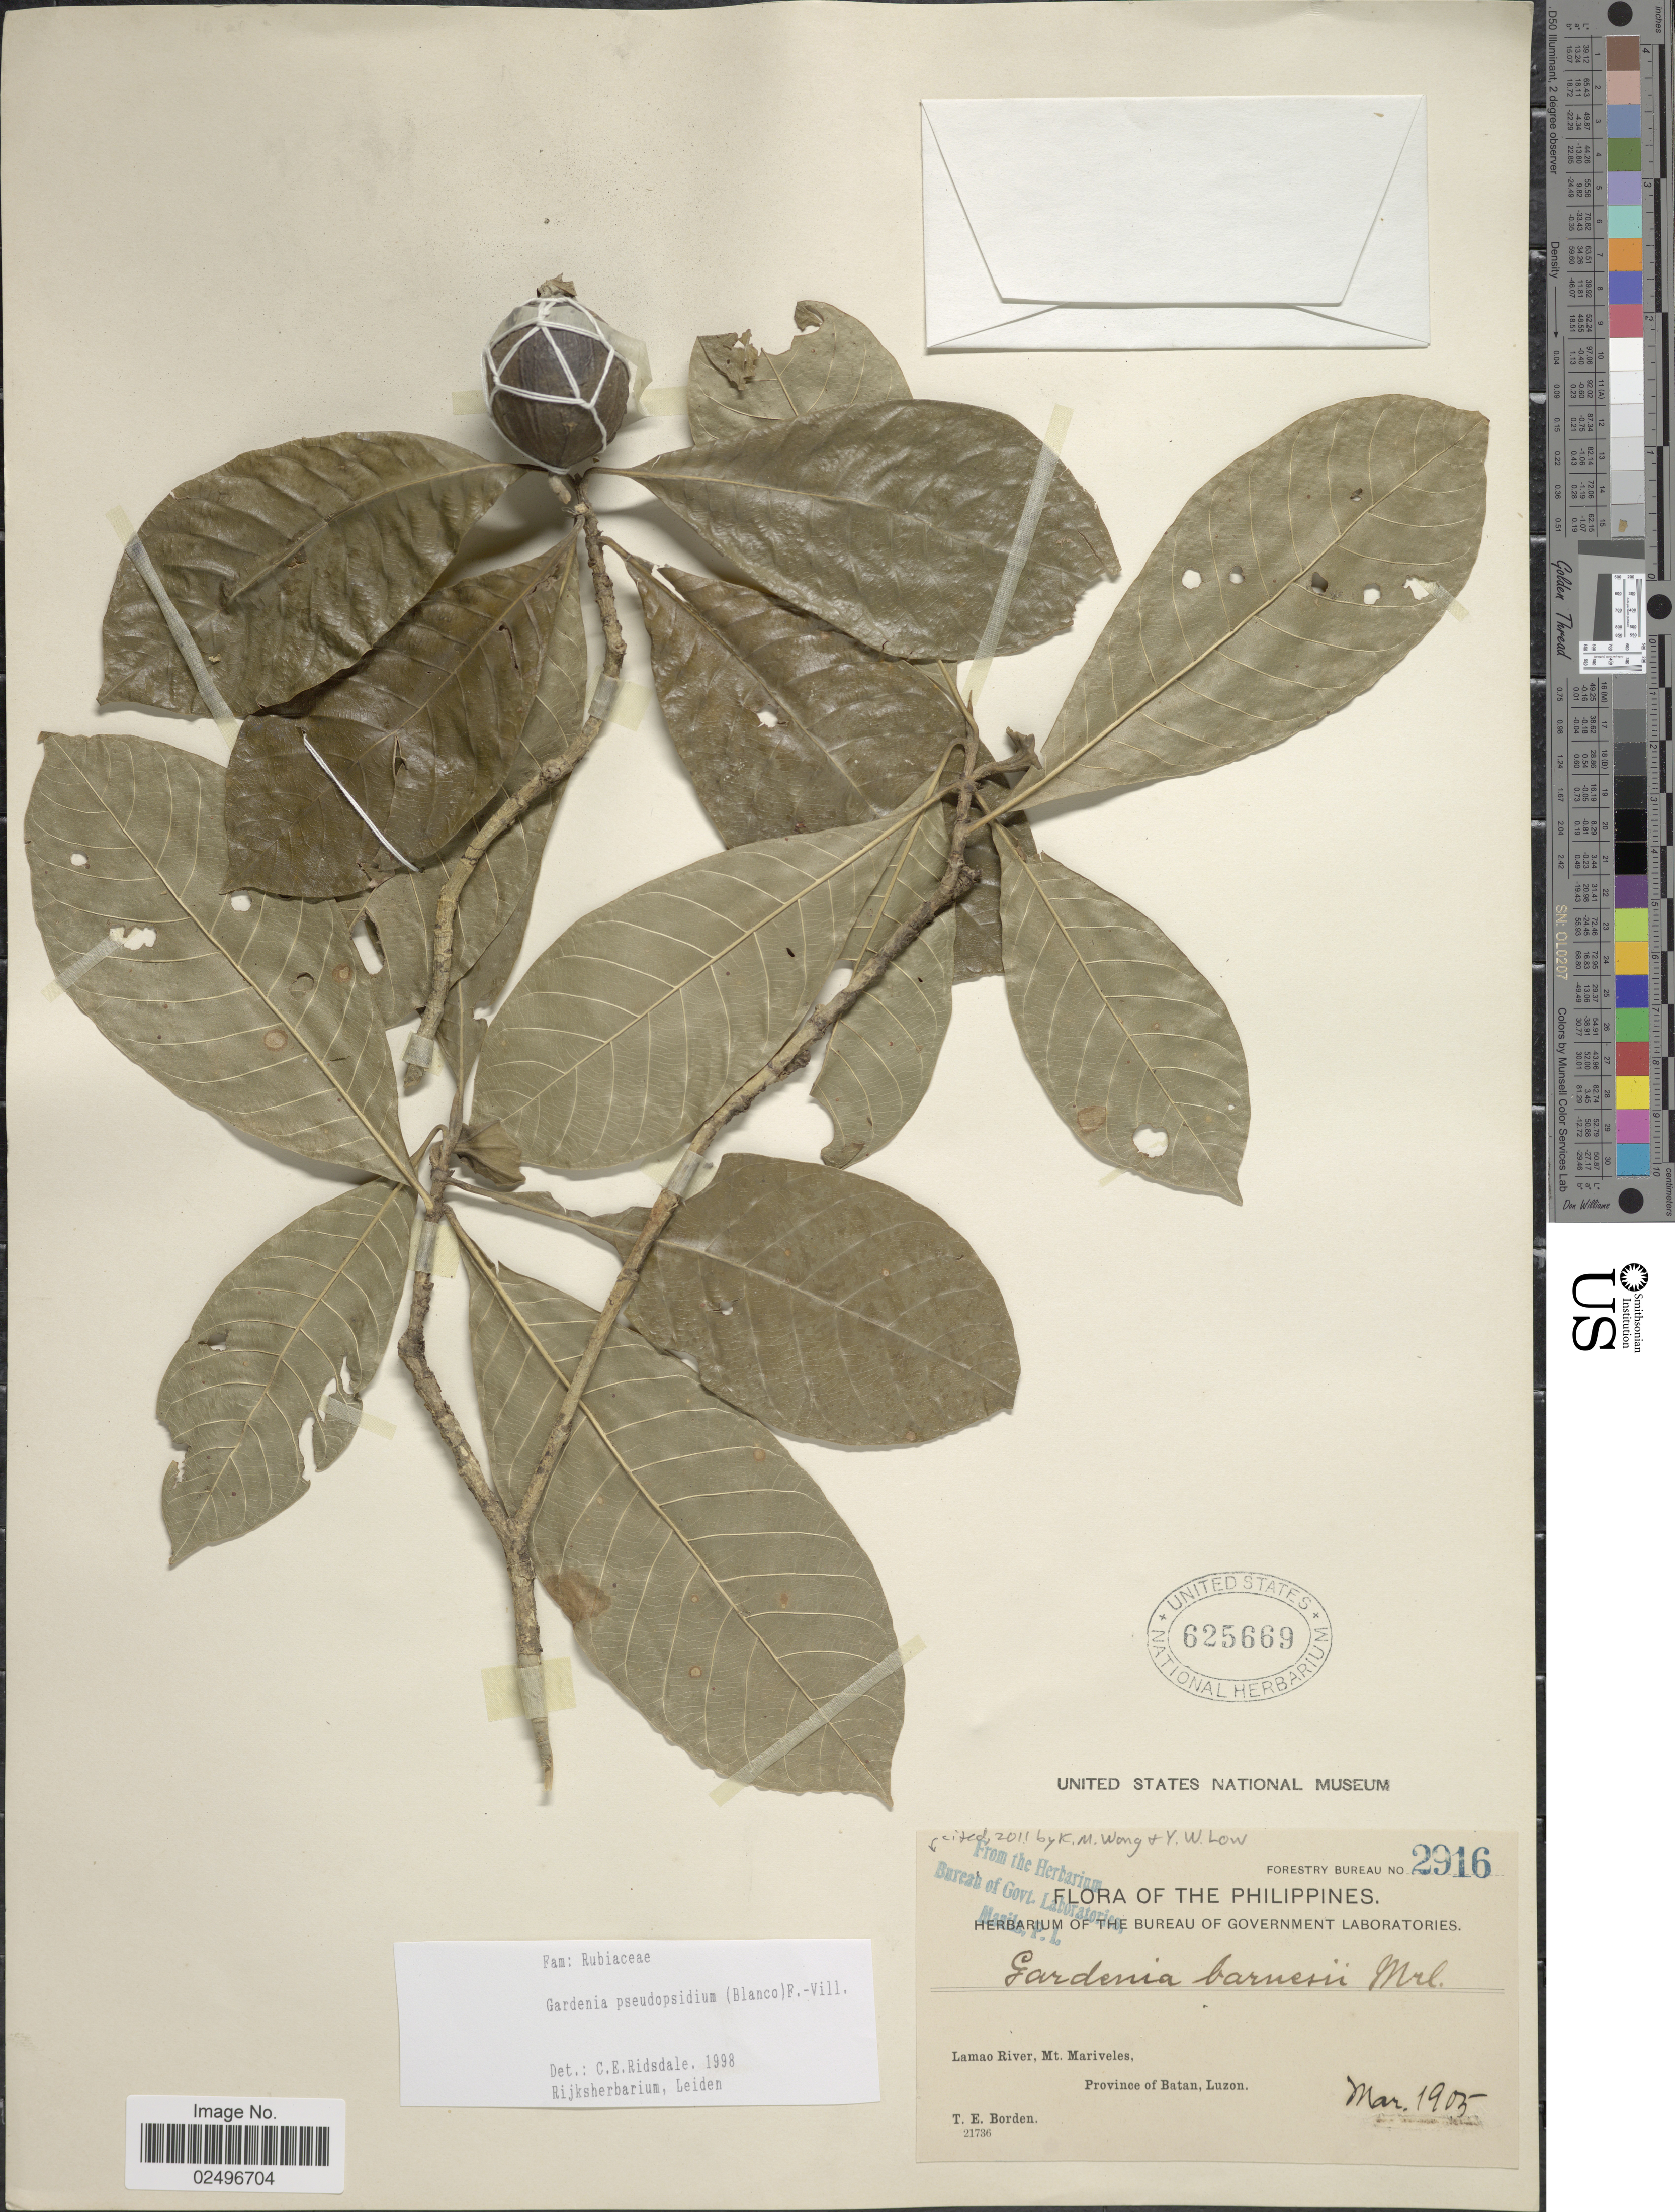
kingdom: Plantae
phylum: Tracheophyta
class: Magnoliopsida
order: Gentianales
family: Rubiaceae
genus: Gardenia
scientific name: Gardenia barnesii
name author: Merr.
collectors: T. E. Borden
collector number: Forestry Bureau 2916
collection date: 1905-03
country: Philippines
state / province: Cagayan Valley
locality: Lamao River, Mt. Mariveles, Province of Batan, Luzon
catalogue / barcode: US 625669